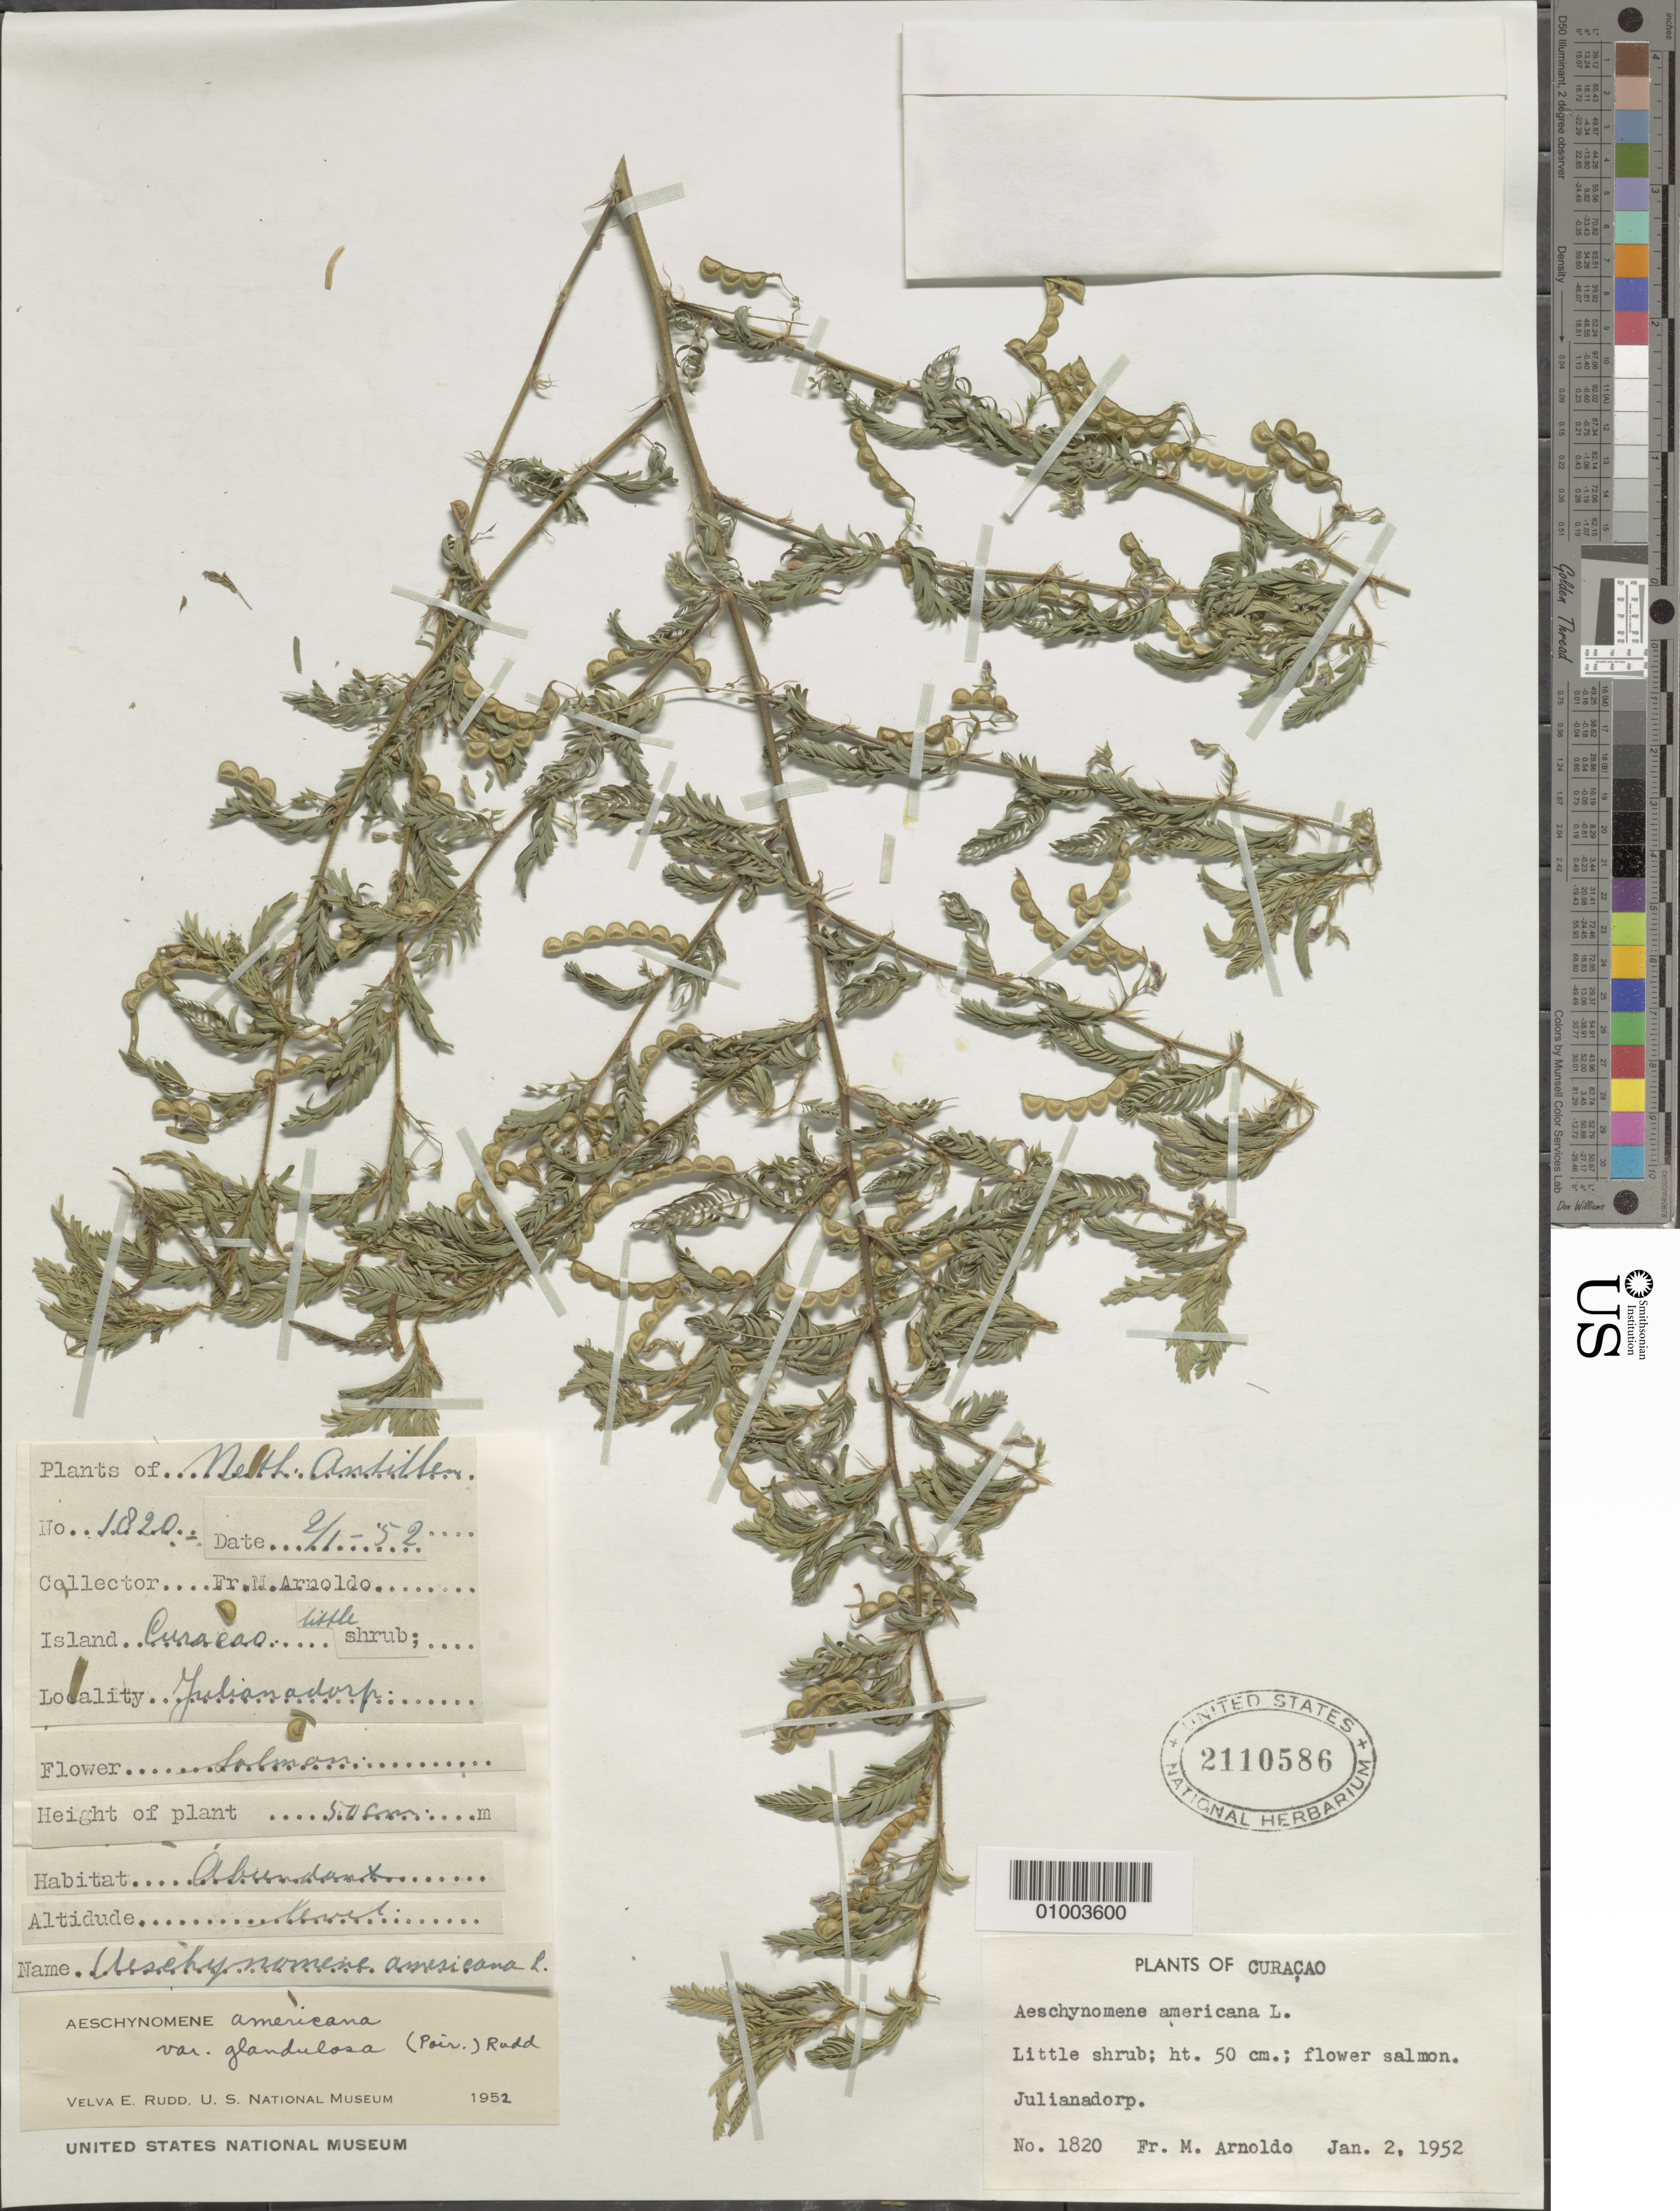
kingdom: Plantae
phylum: Tracheophyta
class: Magnoliopsida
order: Fabales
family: Fabaceae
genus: Aeschynomene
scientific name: Aeschynomene americana var. americana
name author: L.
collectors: N. Arnoldo-Broeders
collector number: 1820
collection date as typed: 02 Jan 1952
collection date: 1952-01-02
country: Curaçao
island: Curaçao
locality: Julianadorp. Habitat-abundant. Little shrub; height 50cm. Flower salmon.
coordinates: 0 N, 0 E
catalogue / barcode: US 2110586